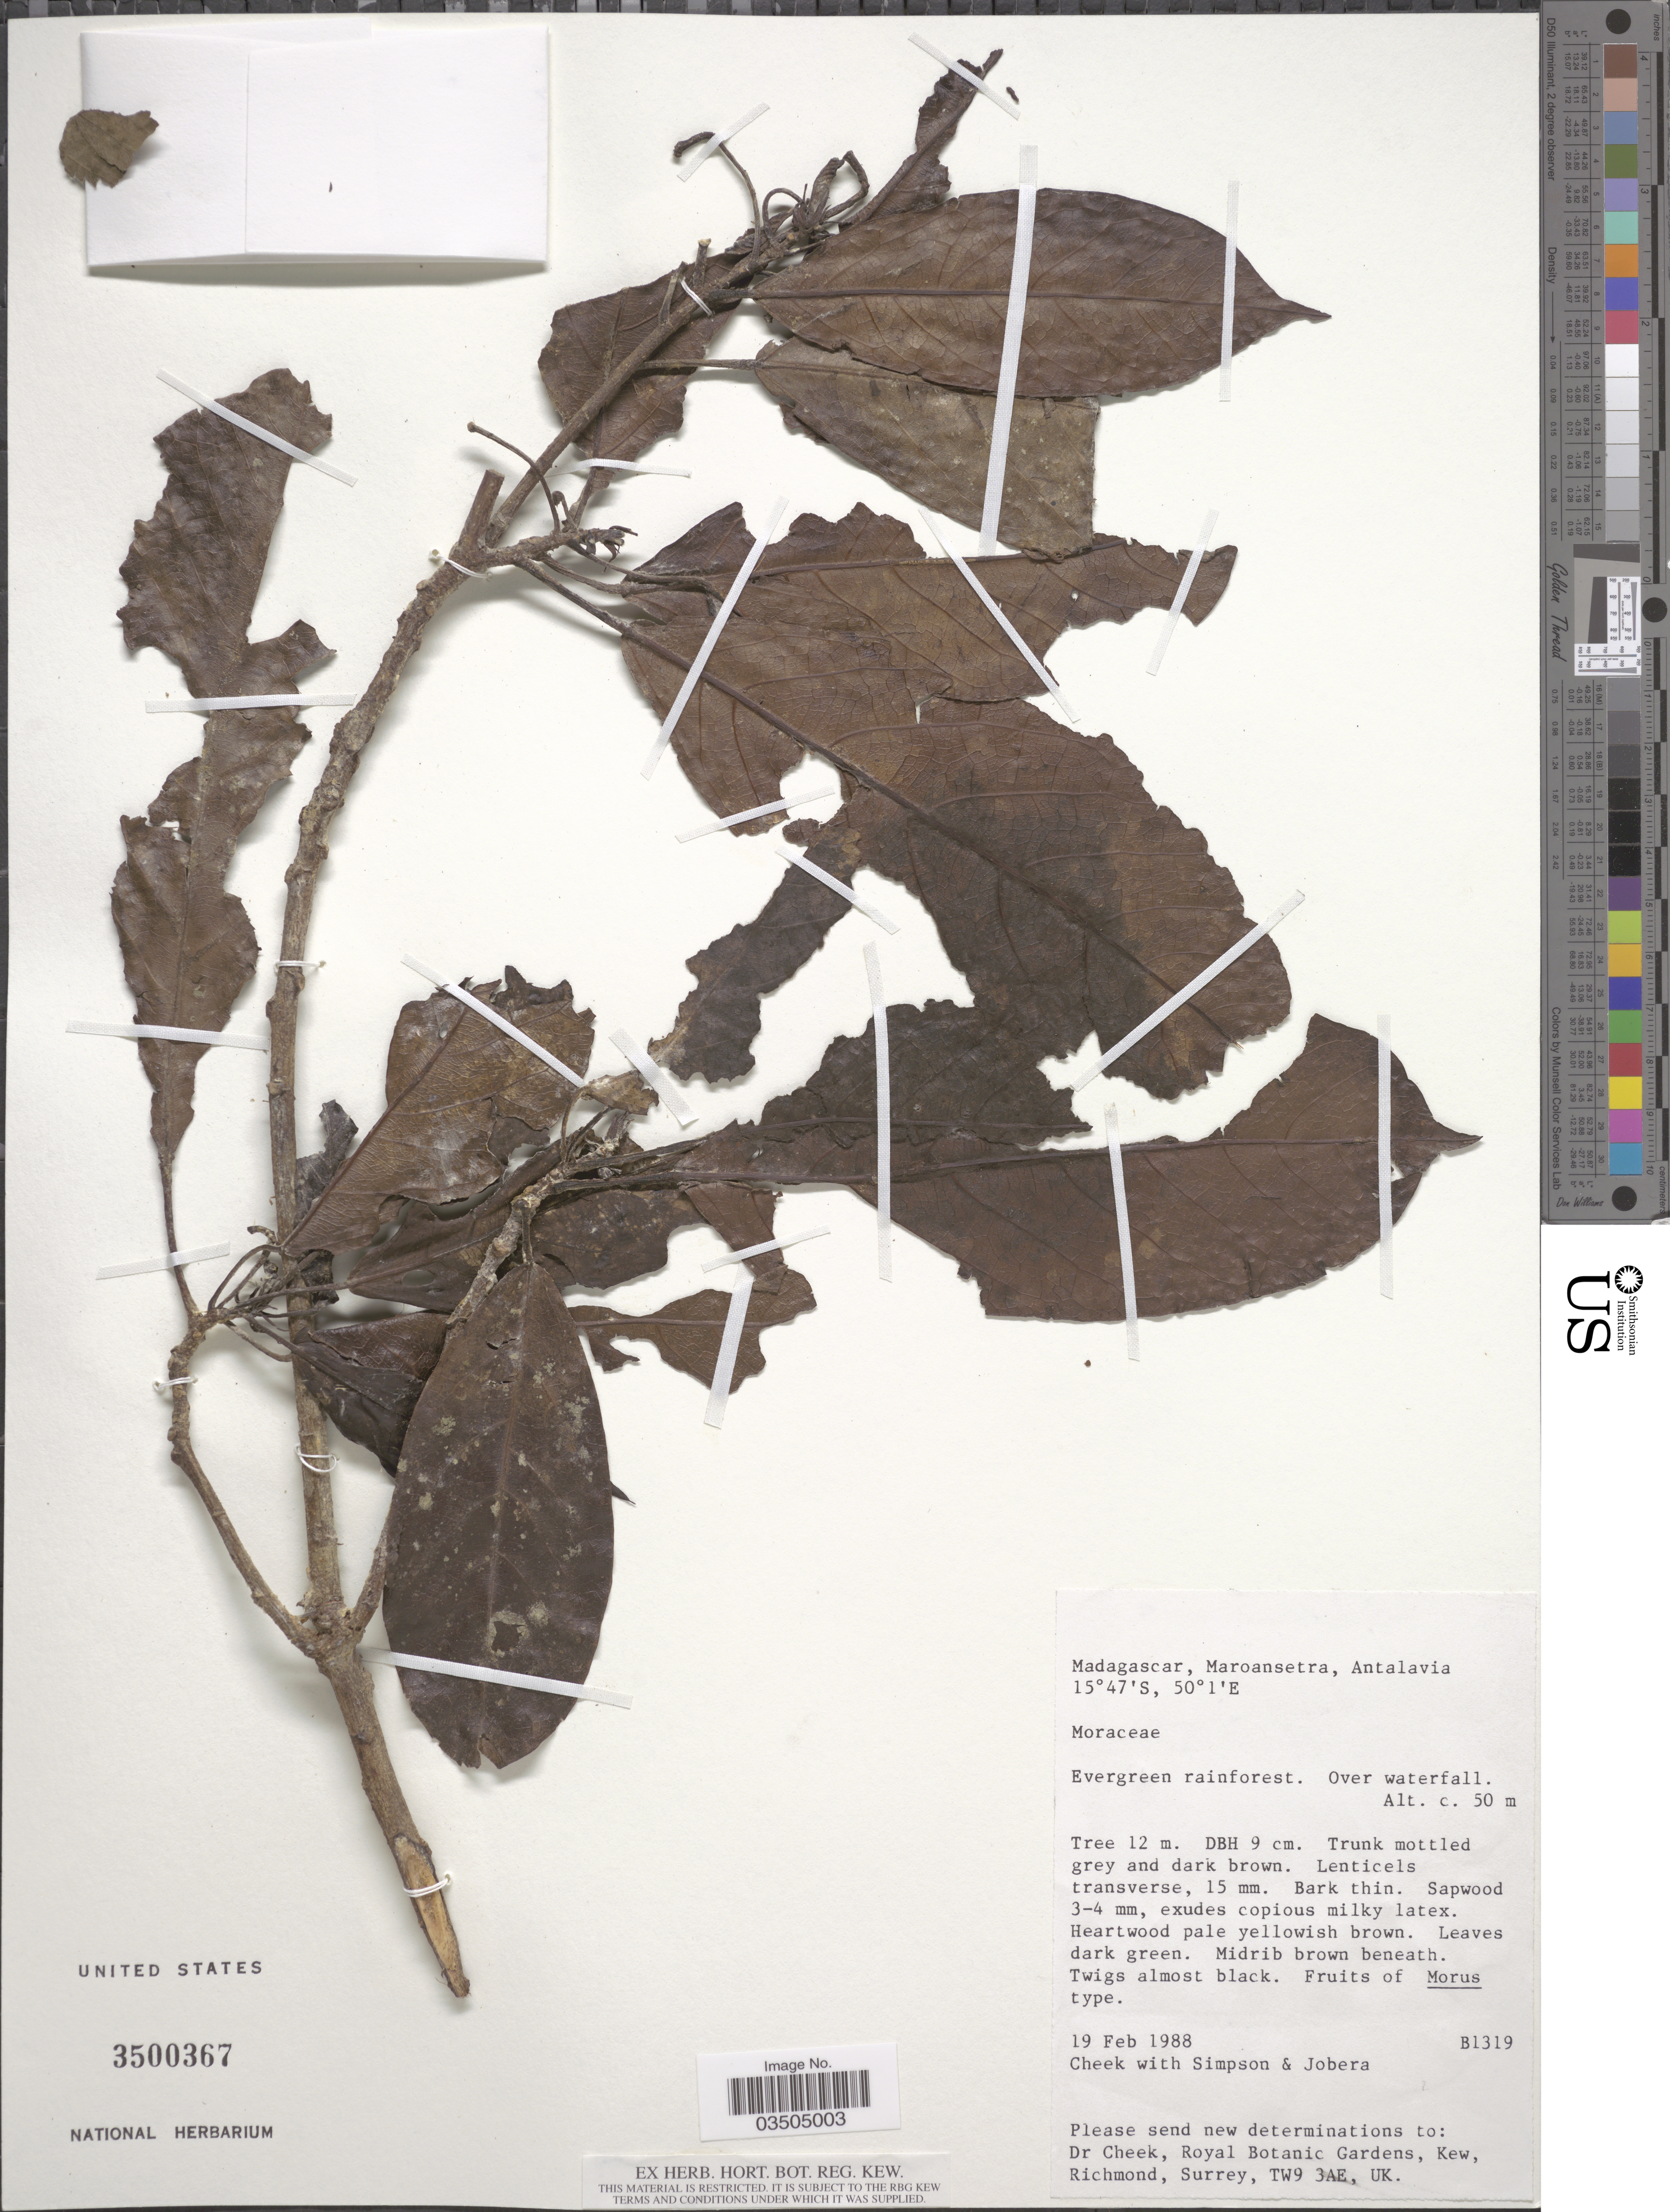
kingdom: Plantae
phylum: Tracheophyta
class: Magnoliopsida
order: Proteales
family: Proteaceae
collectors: -. Cheek, Simpson, -- & Jobera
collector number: B1319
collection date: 1988-02-19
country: Madagascar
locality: Maroansetra, Antalavia.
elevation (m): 50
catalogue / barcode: US 3500367